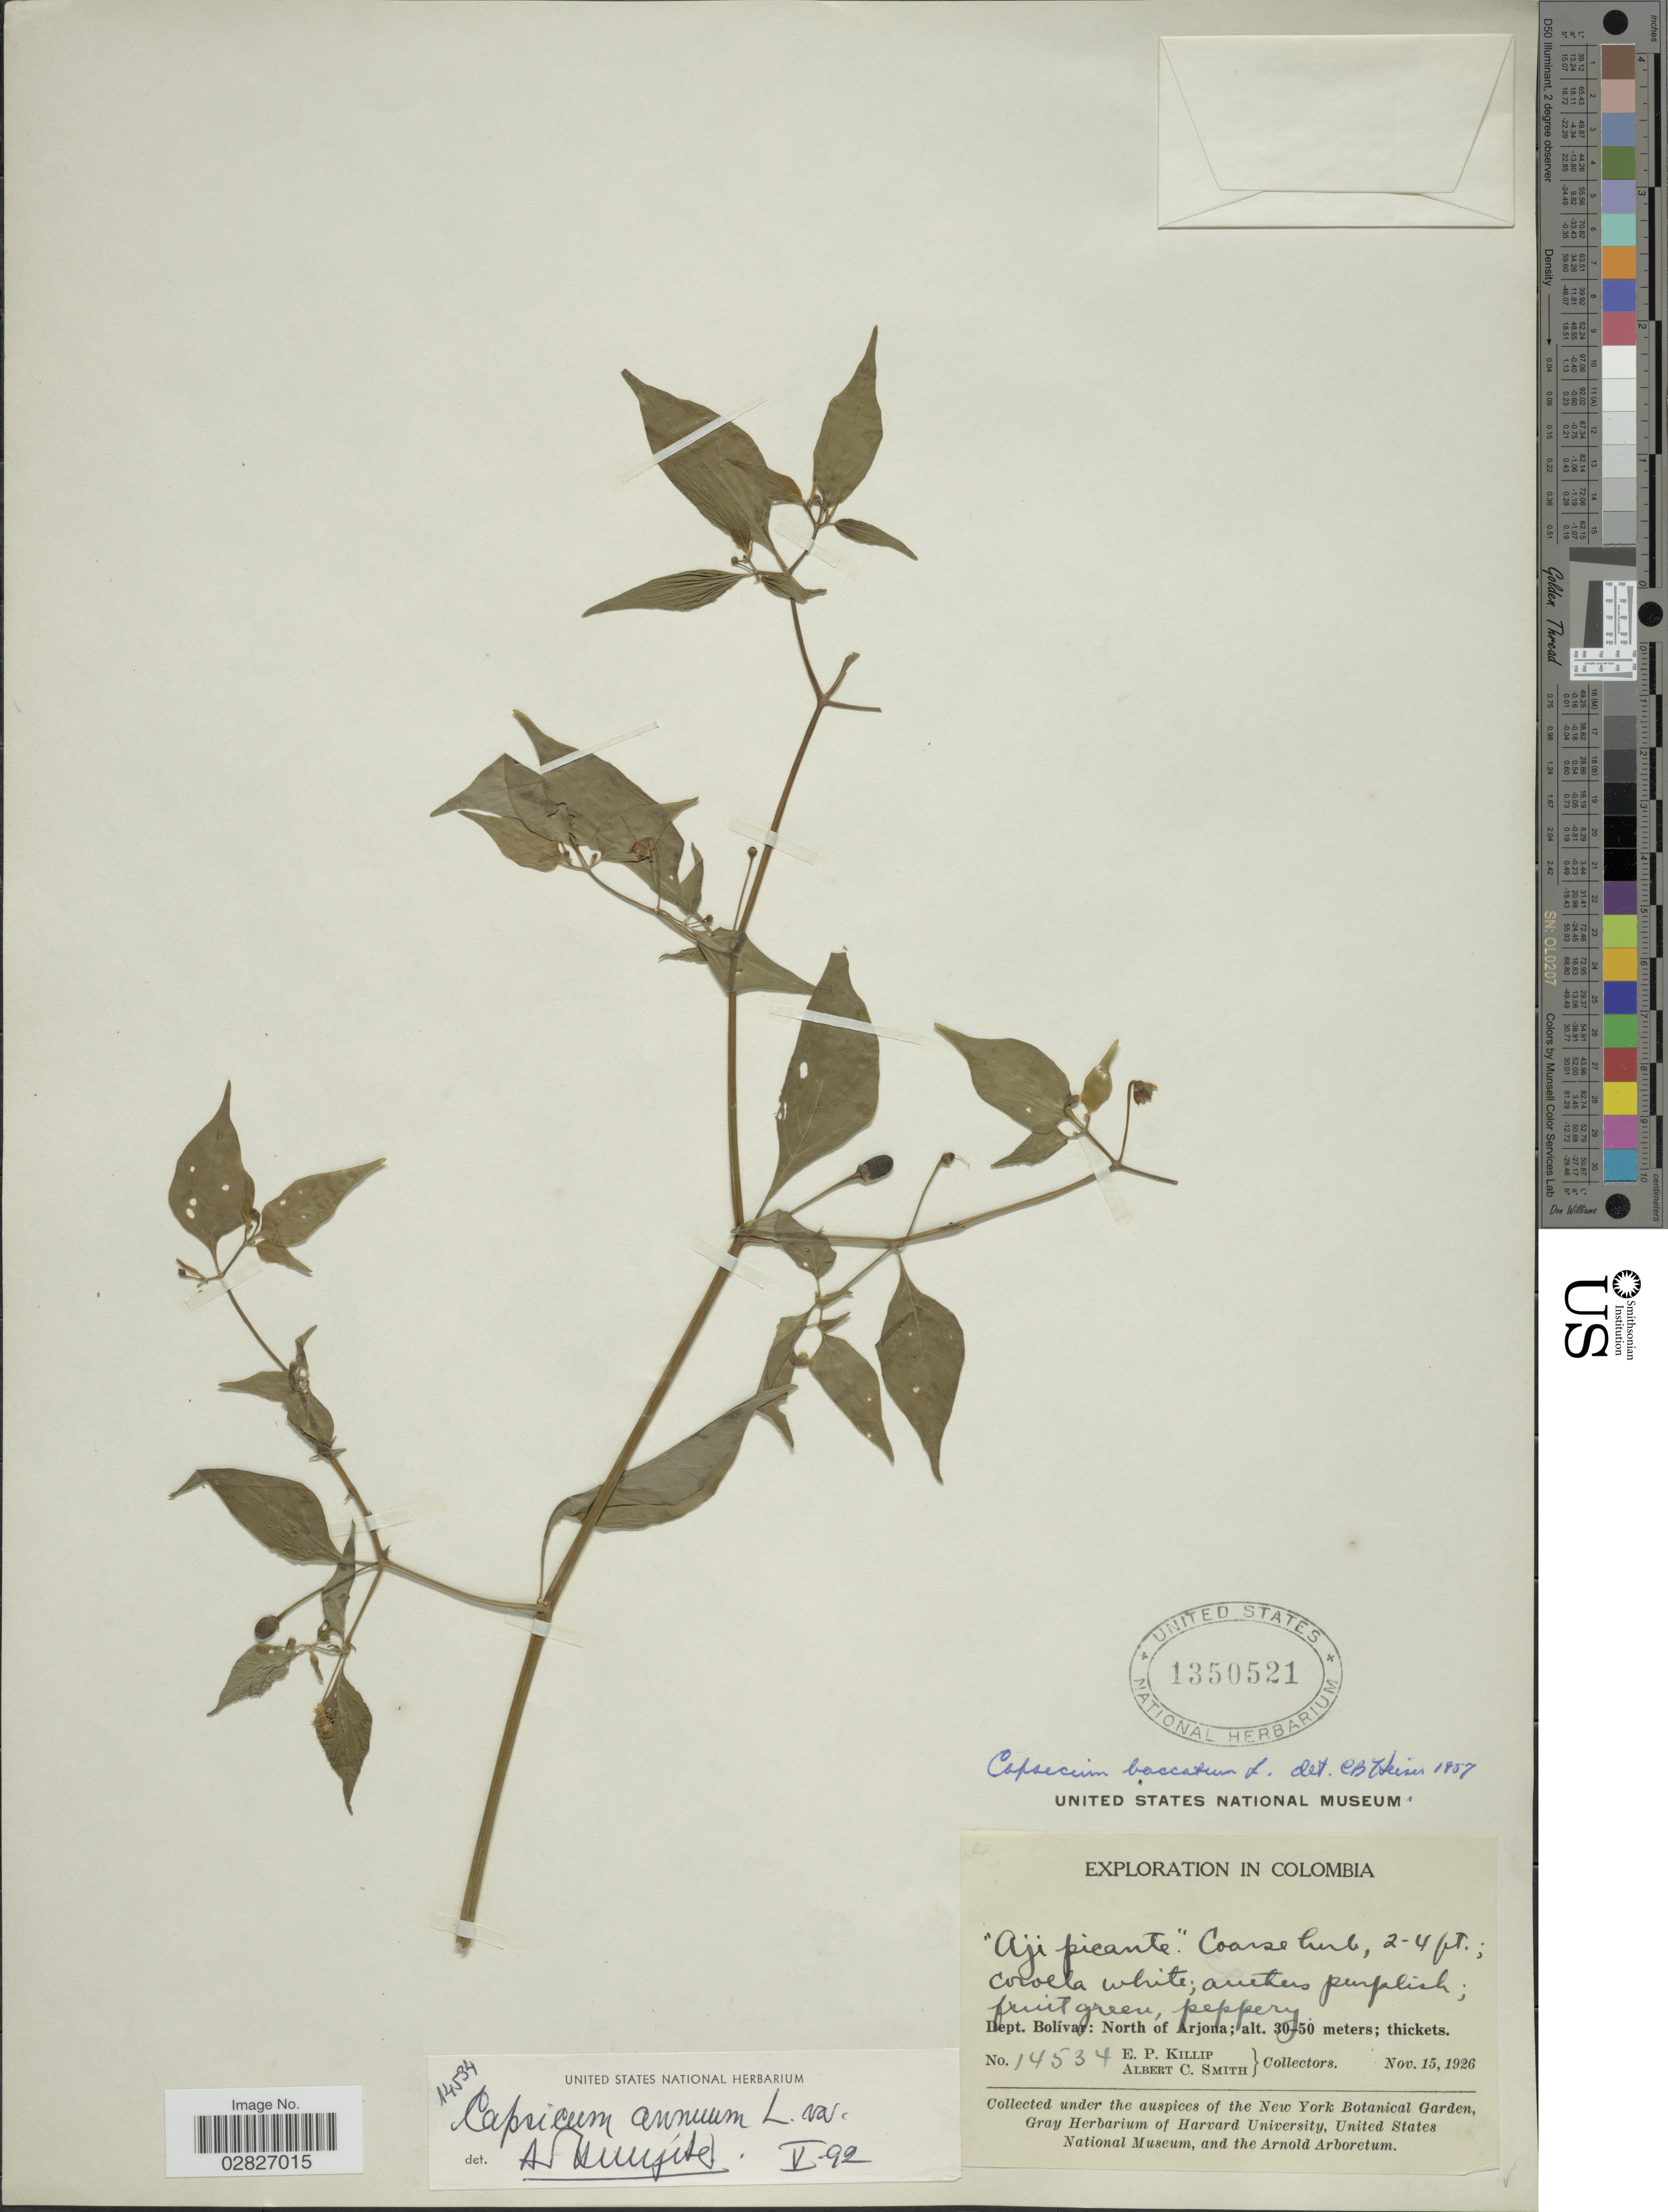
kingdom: Plantae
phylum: Tracheophyta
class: Magnoliopsida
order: Solanales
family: Solanaceae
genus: Capsicum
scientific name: Capsicum annuum 'Habanero'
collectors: E. P. Killip & A. C. Smith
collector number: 14534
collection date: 1926-11-15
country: Colombia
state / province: Bolívar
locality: Dept. Bolívar, North of Arjona.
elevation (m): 30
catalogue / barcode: US 1350521